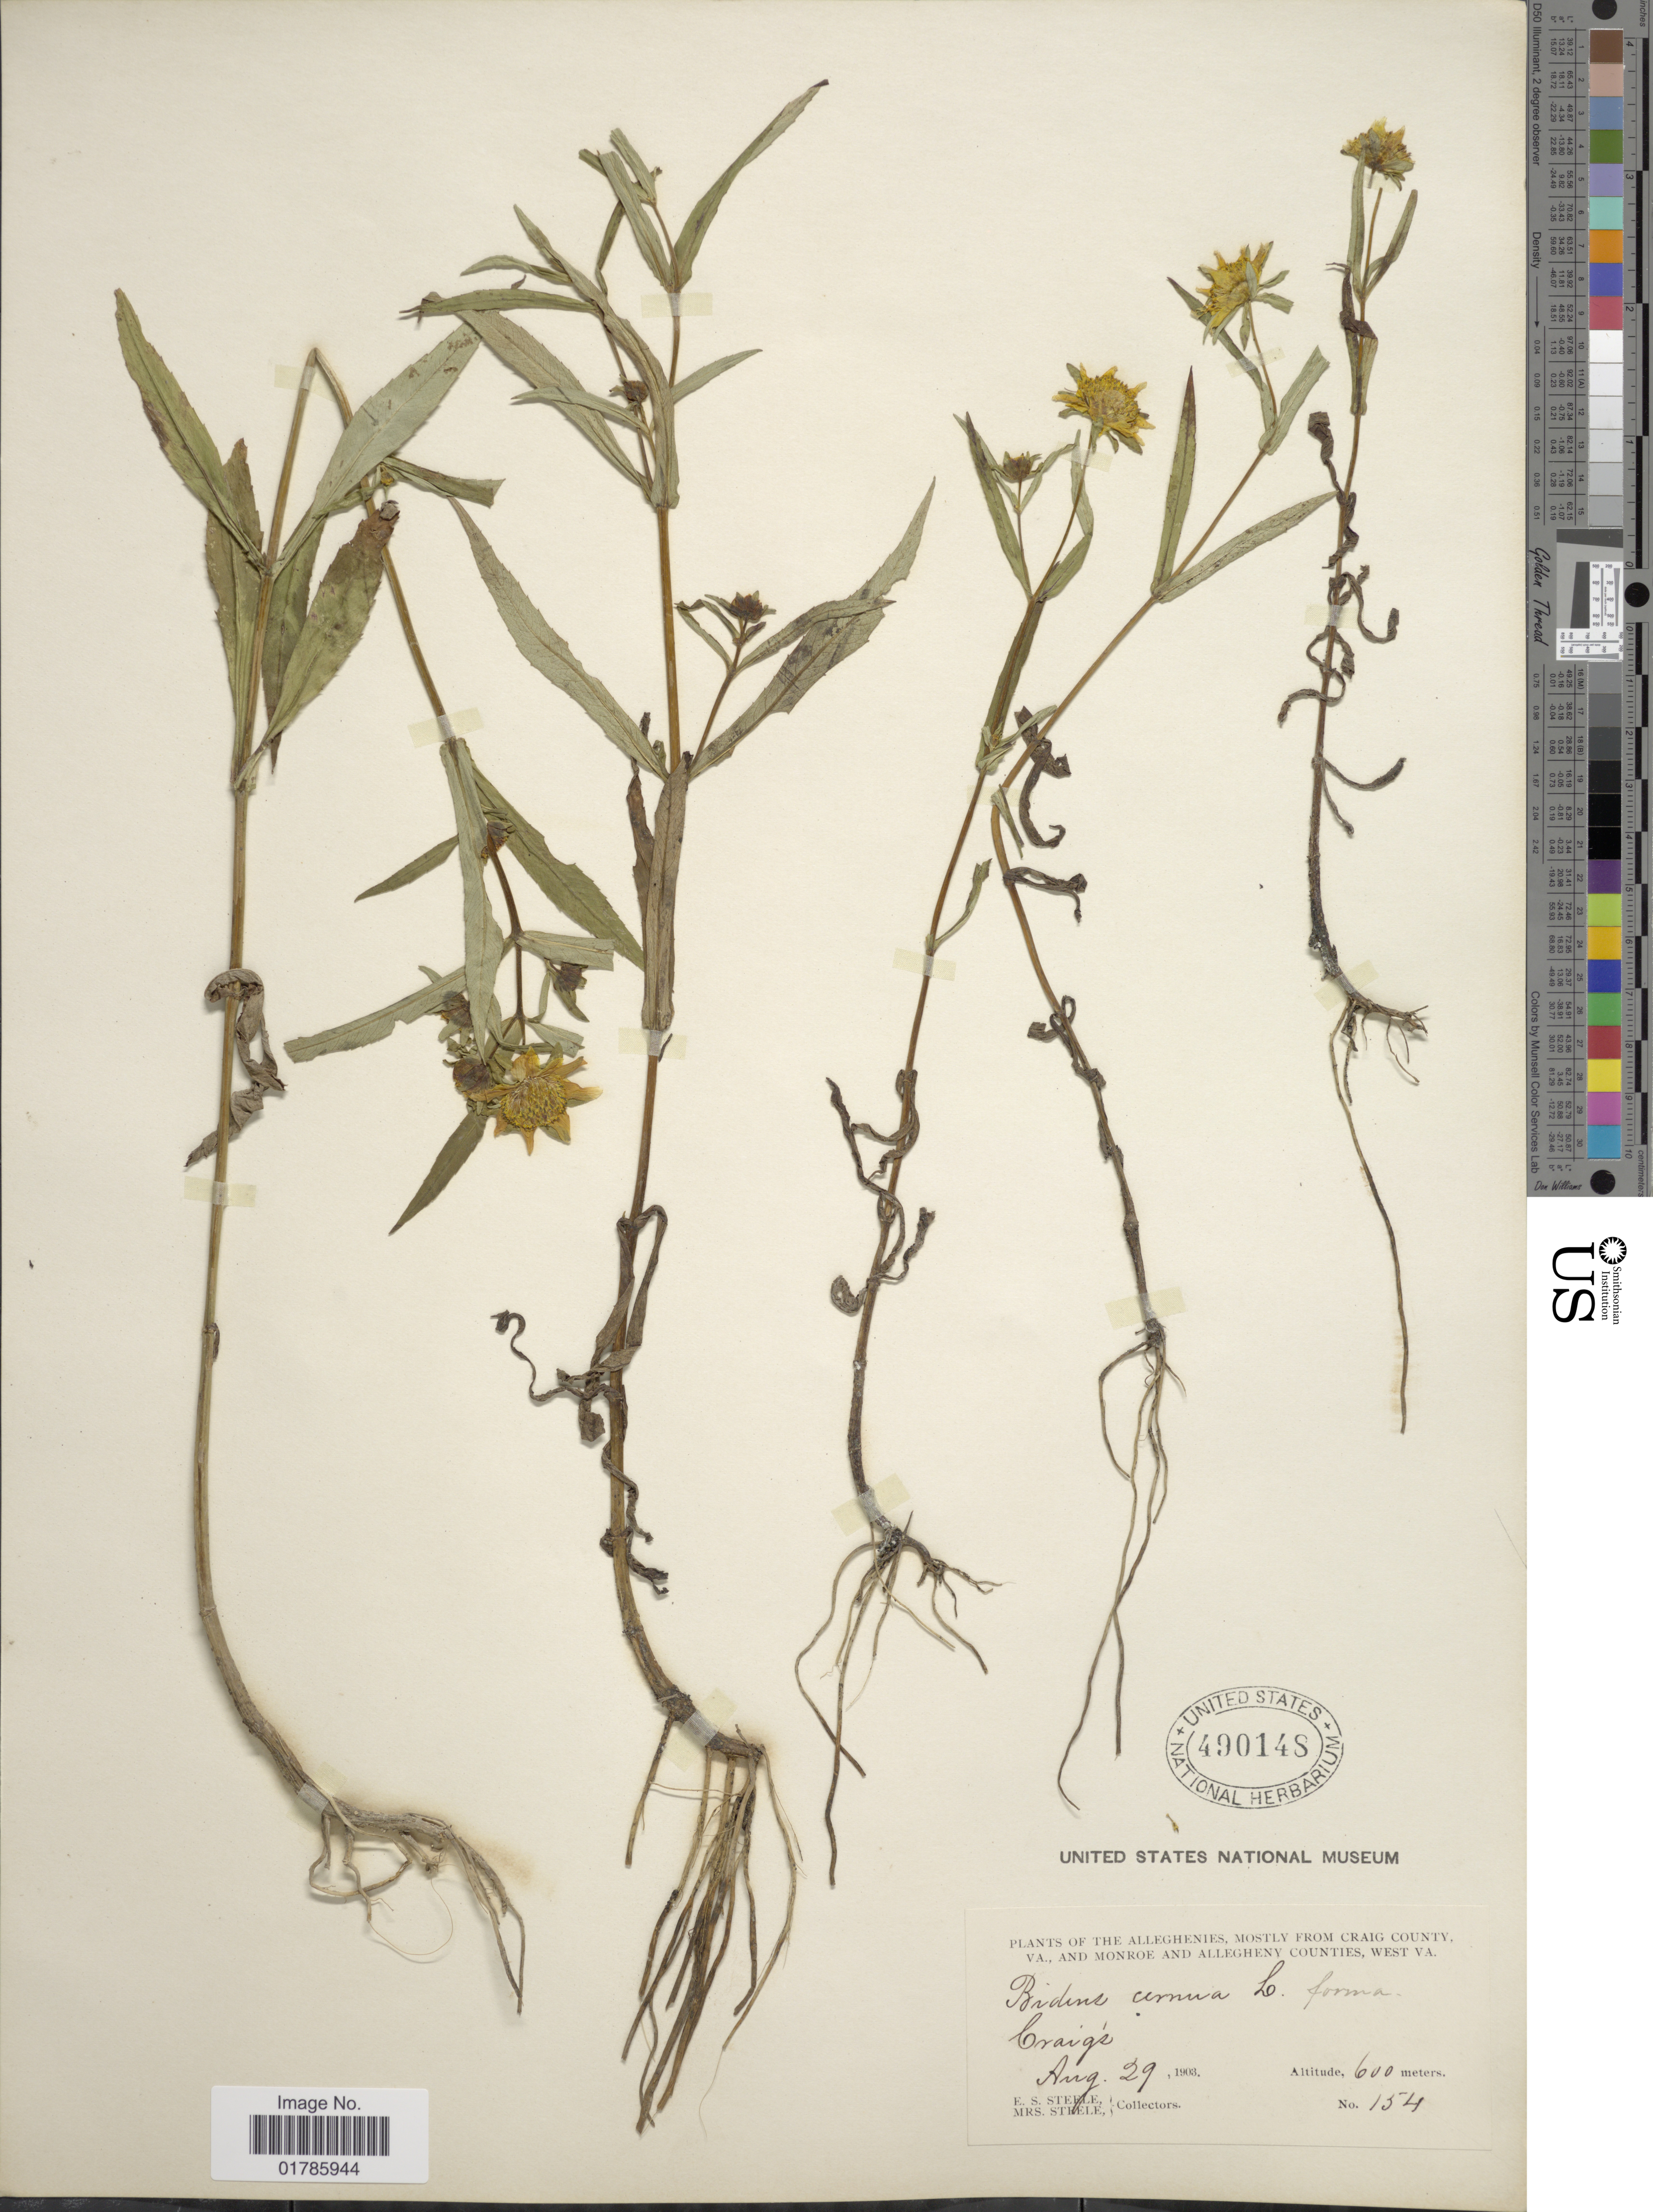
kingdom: Plantae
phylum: Tracheophyta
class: Magnoliopsida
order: Asterales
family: Asteraceae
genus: Bidens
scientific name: Bidens cernua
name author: L.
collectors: E. Steele & Mrs. E. S. Steele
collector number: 154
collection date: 1903-08-29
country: United States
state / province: West Virginia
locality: The Alleghenies, mostly from Craig County, Va., and Monroe and Allegheny Counties, West VA.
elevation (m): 600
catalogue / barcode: US 490148